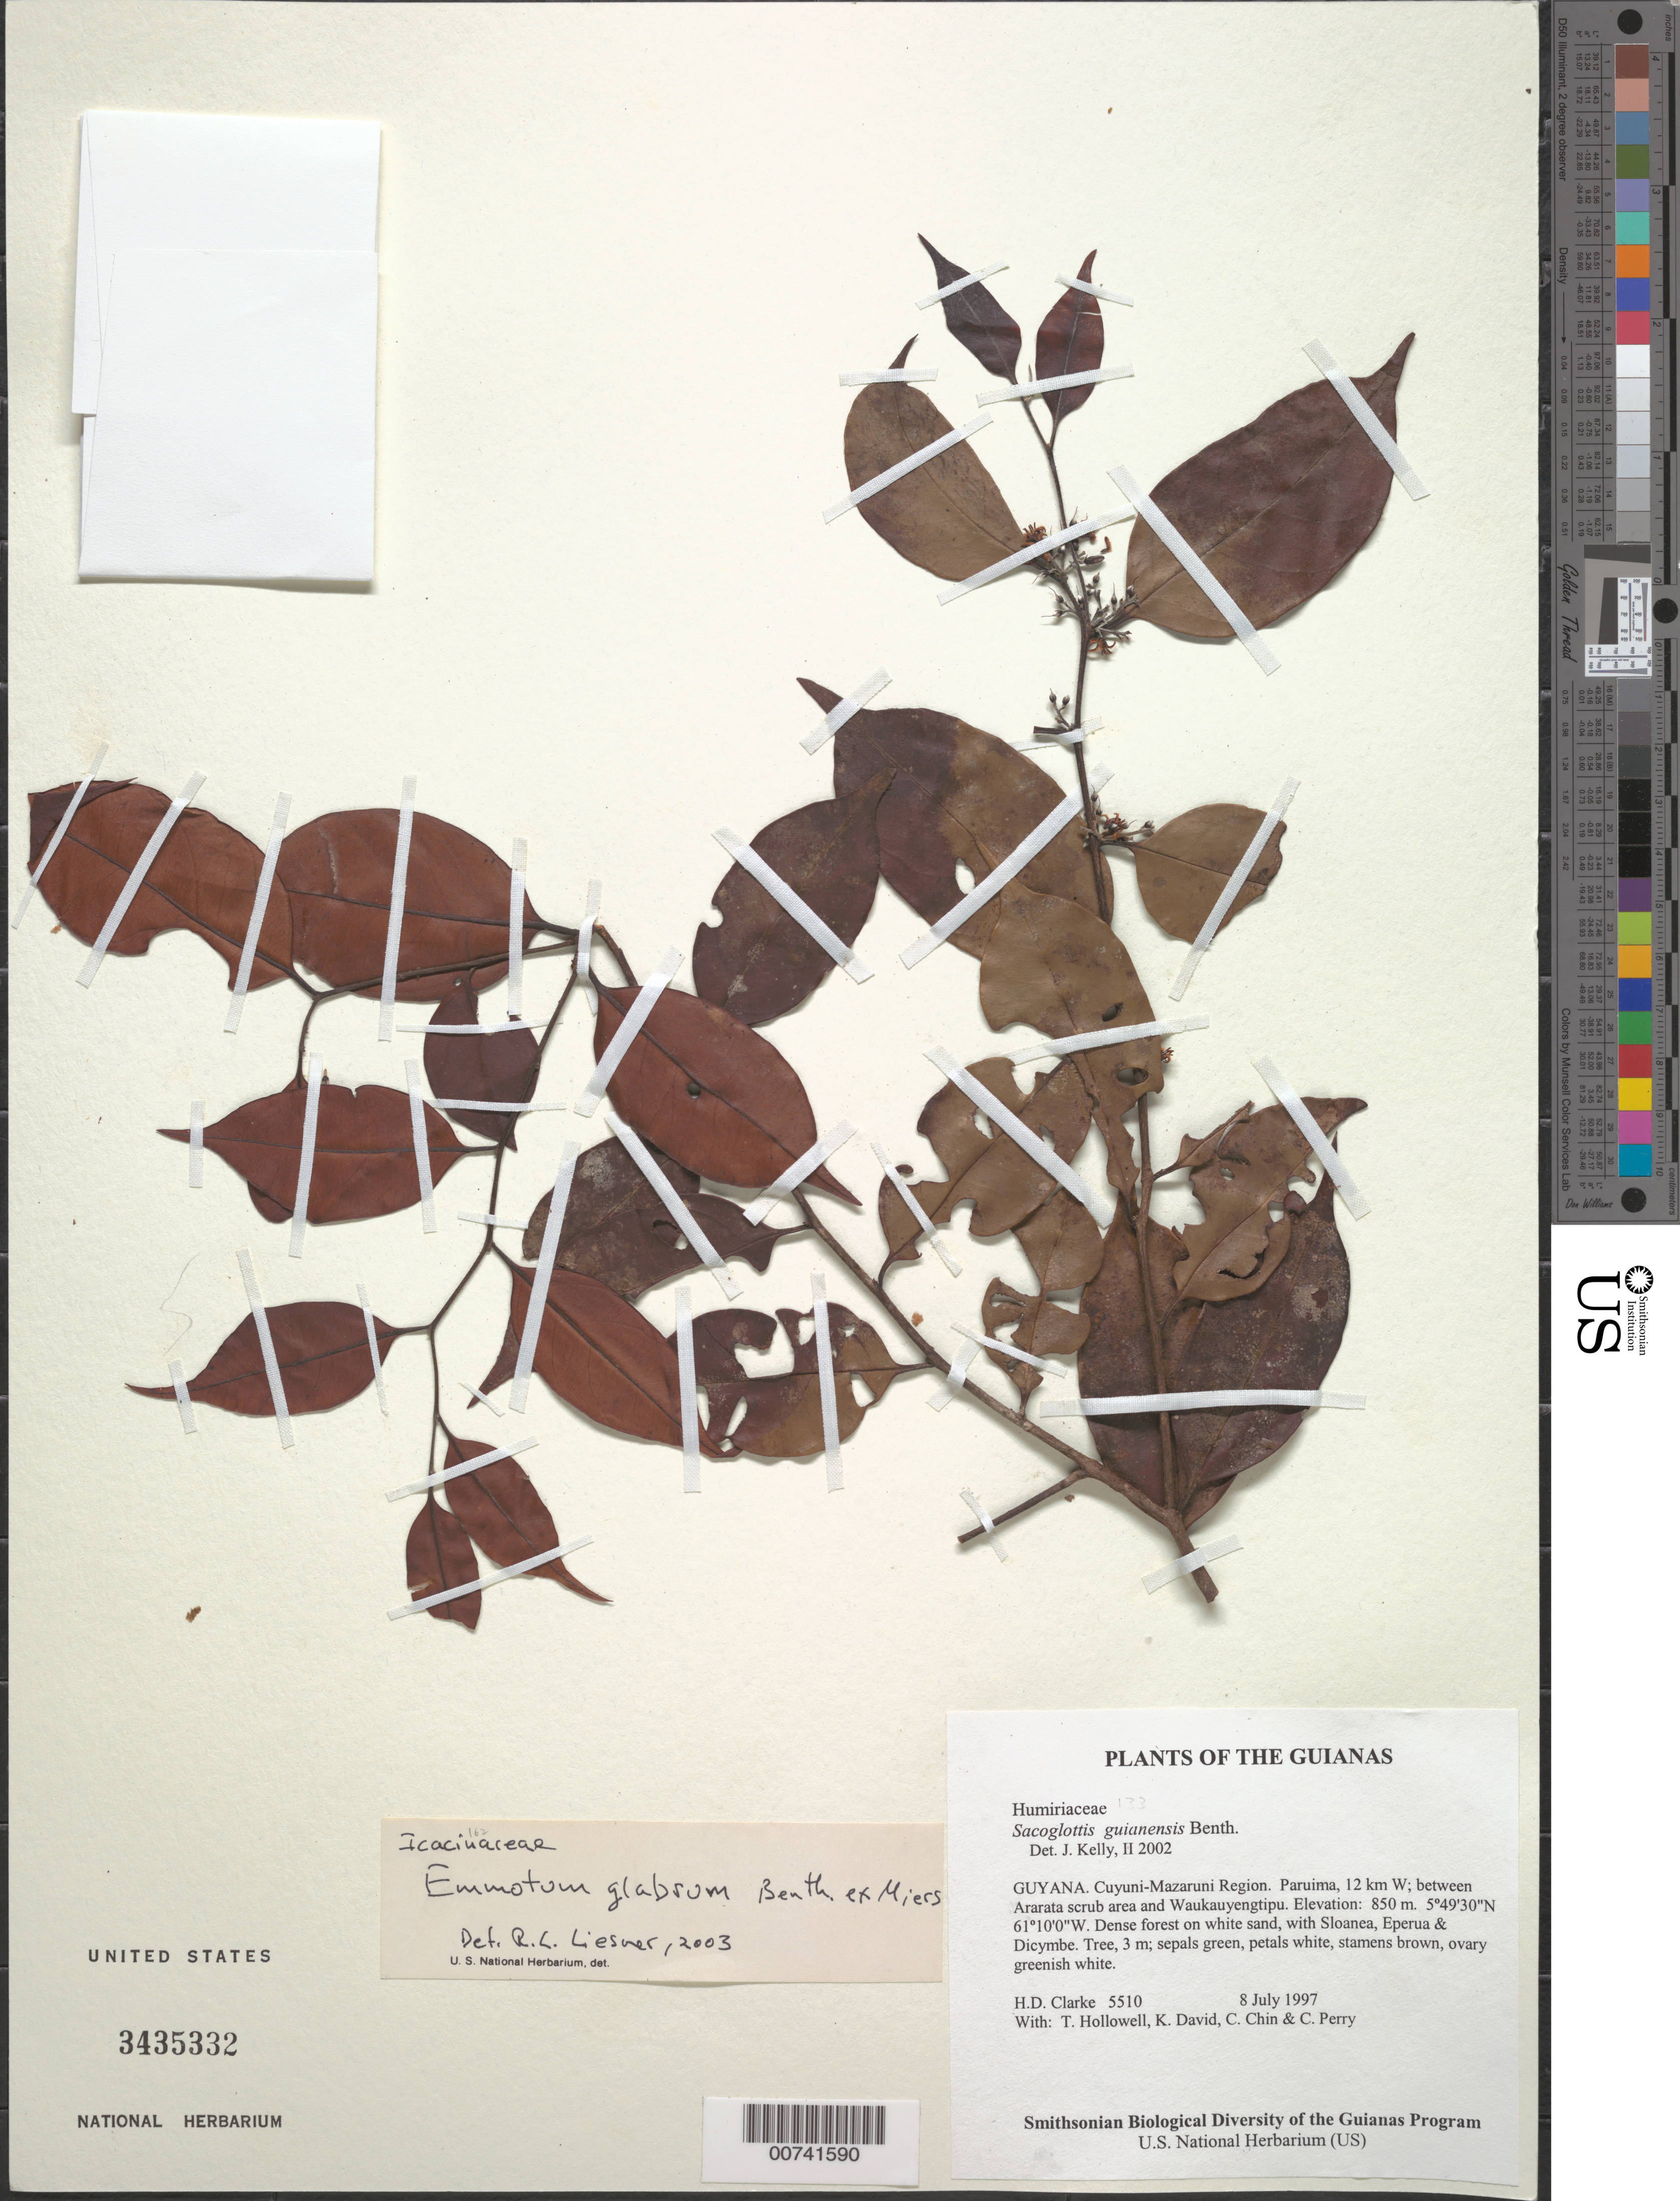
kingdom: Plantae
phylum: Tracheophyta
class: Magnoliopsida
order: Metteniusales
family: Metteniusaceae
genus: Emmotum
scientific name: Emmotum glabrum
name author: Benth. ex Miers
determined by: Liesner, R. L.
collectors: H. D. Clarke, T. Hollowell, K. David, C. Chin & C. Perry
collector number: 5510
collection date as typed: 8 July 1997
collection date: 1997-07-08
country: Guyana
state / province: Cuyuni-Mazaruni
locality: Paruima, 12 km W; between Ararata scrub area and Waukauyengtipu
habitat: Dense forest on white sand, with Sloanea, Eperua & Dicymbe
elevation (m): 850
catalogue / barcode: US 3435332